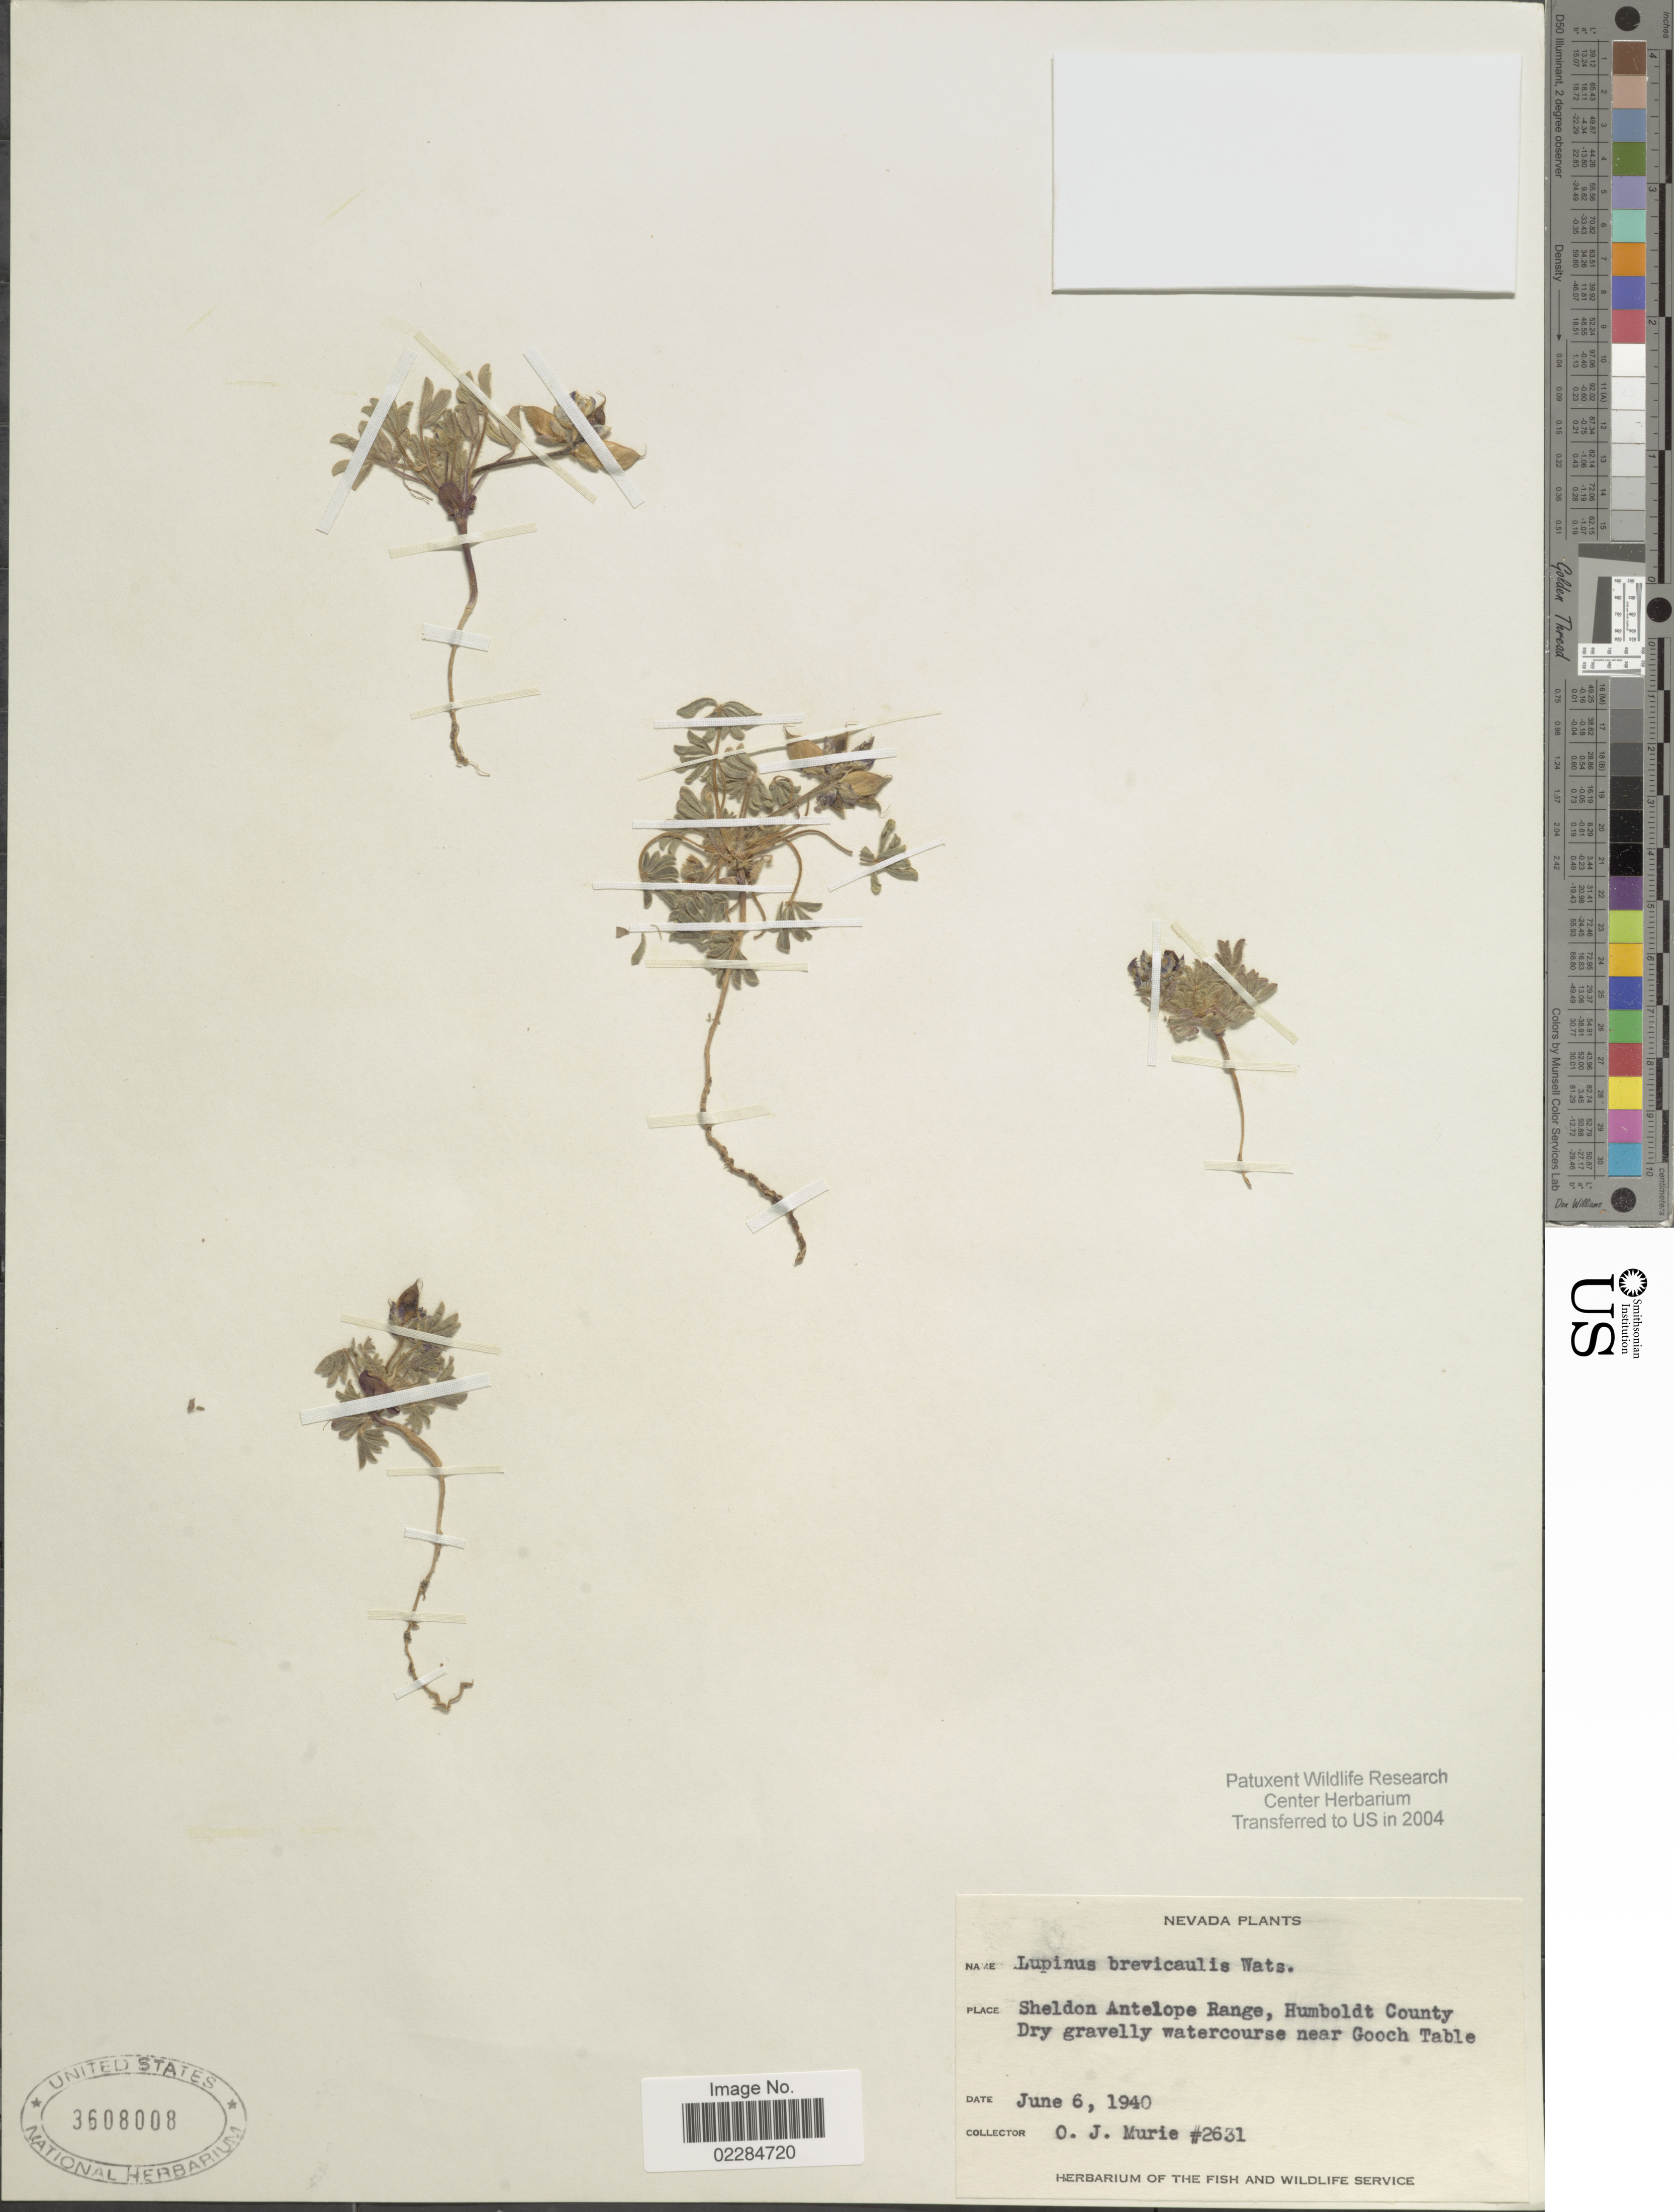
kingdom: Plantae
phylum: Tracheophyta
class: Magnoliopsida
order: Fabales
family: Fabaceae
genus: Lupinus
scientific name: Lupinus brevicaulis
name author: S. Watson in C. King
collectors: O. Murie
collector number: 2631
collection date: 1940-06-06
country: United States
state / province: Nevada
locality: Sheldon Antelope Range, Humboldt County. Dry gravelly watercourse near Gooch Table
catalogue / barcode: US 3608008